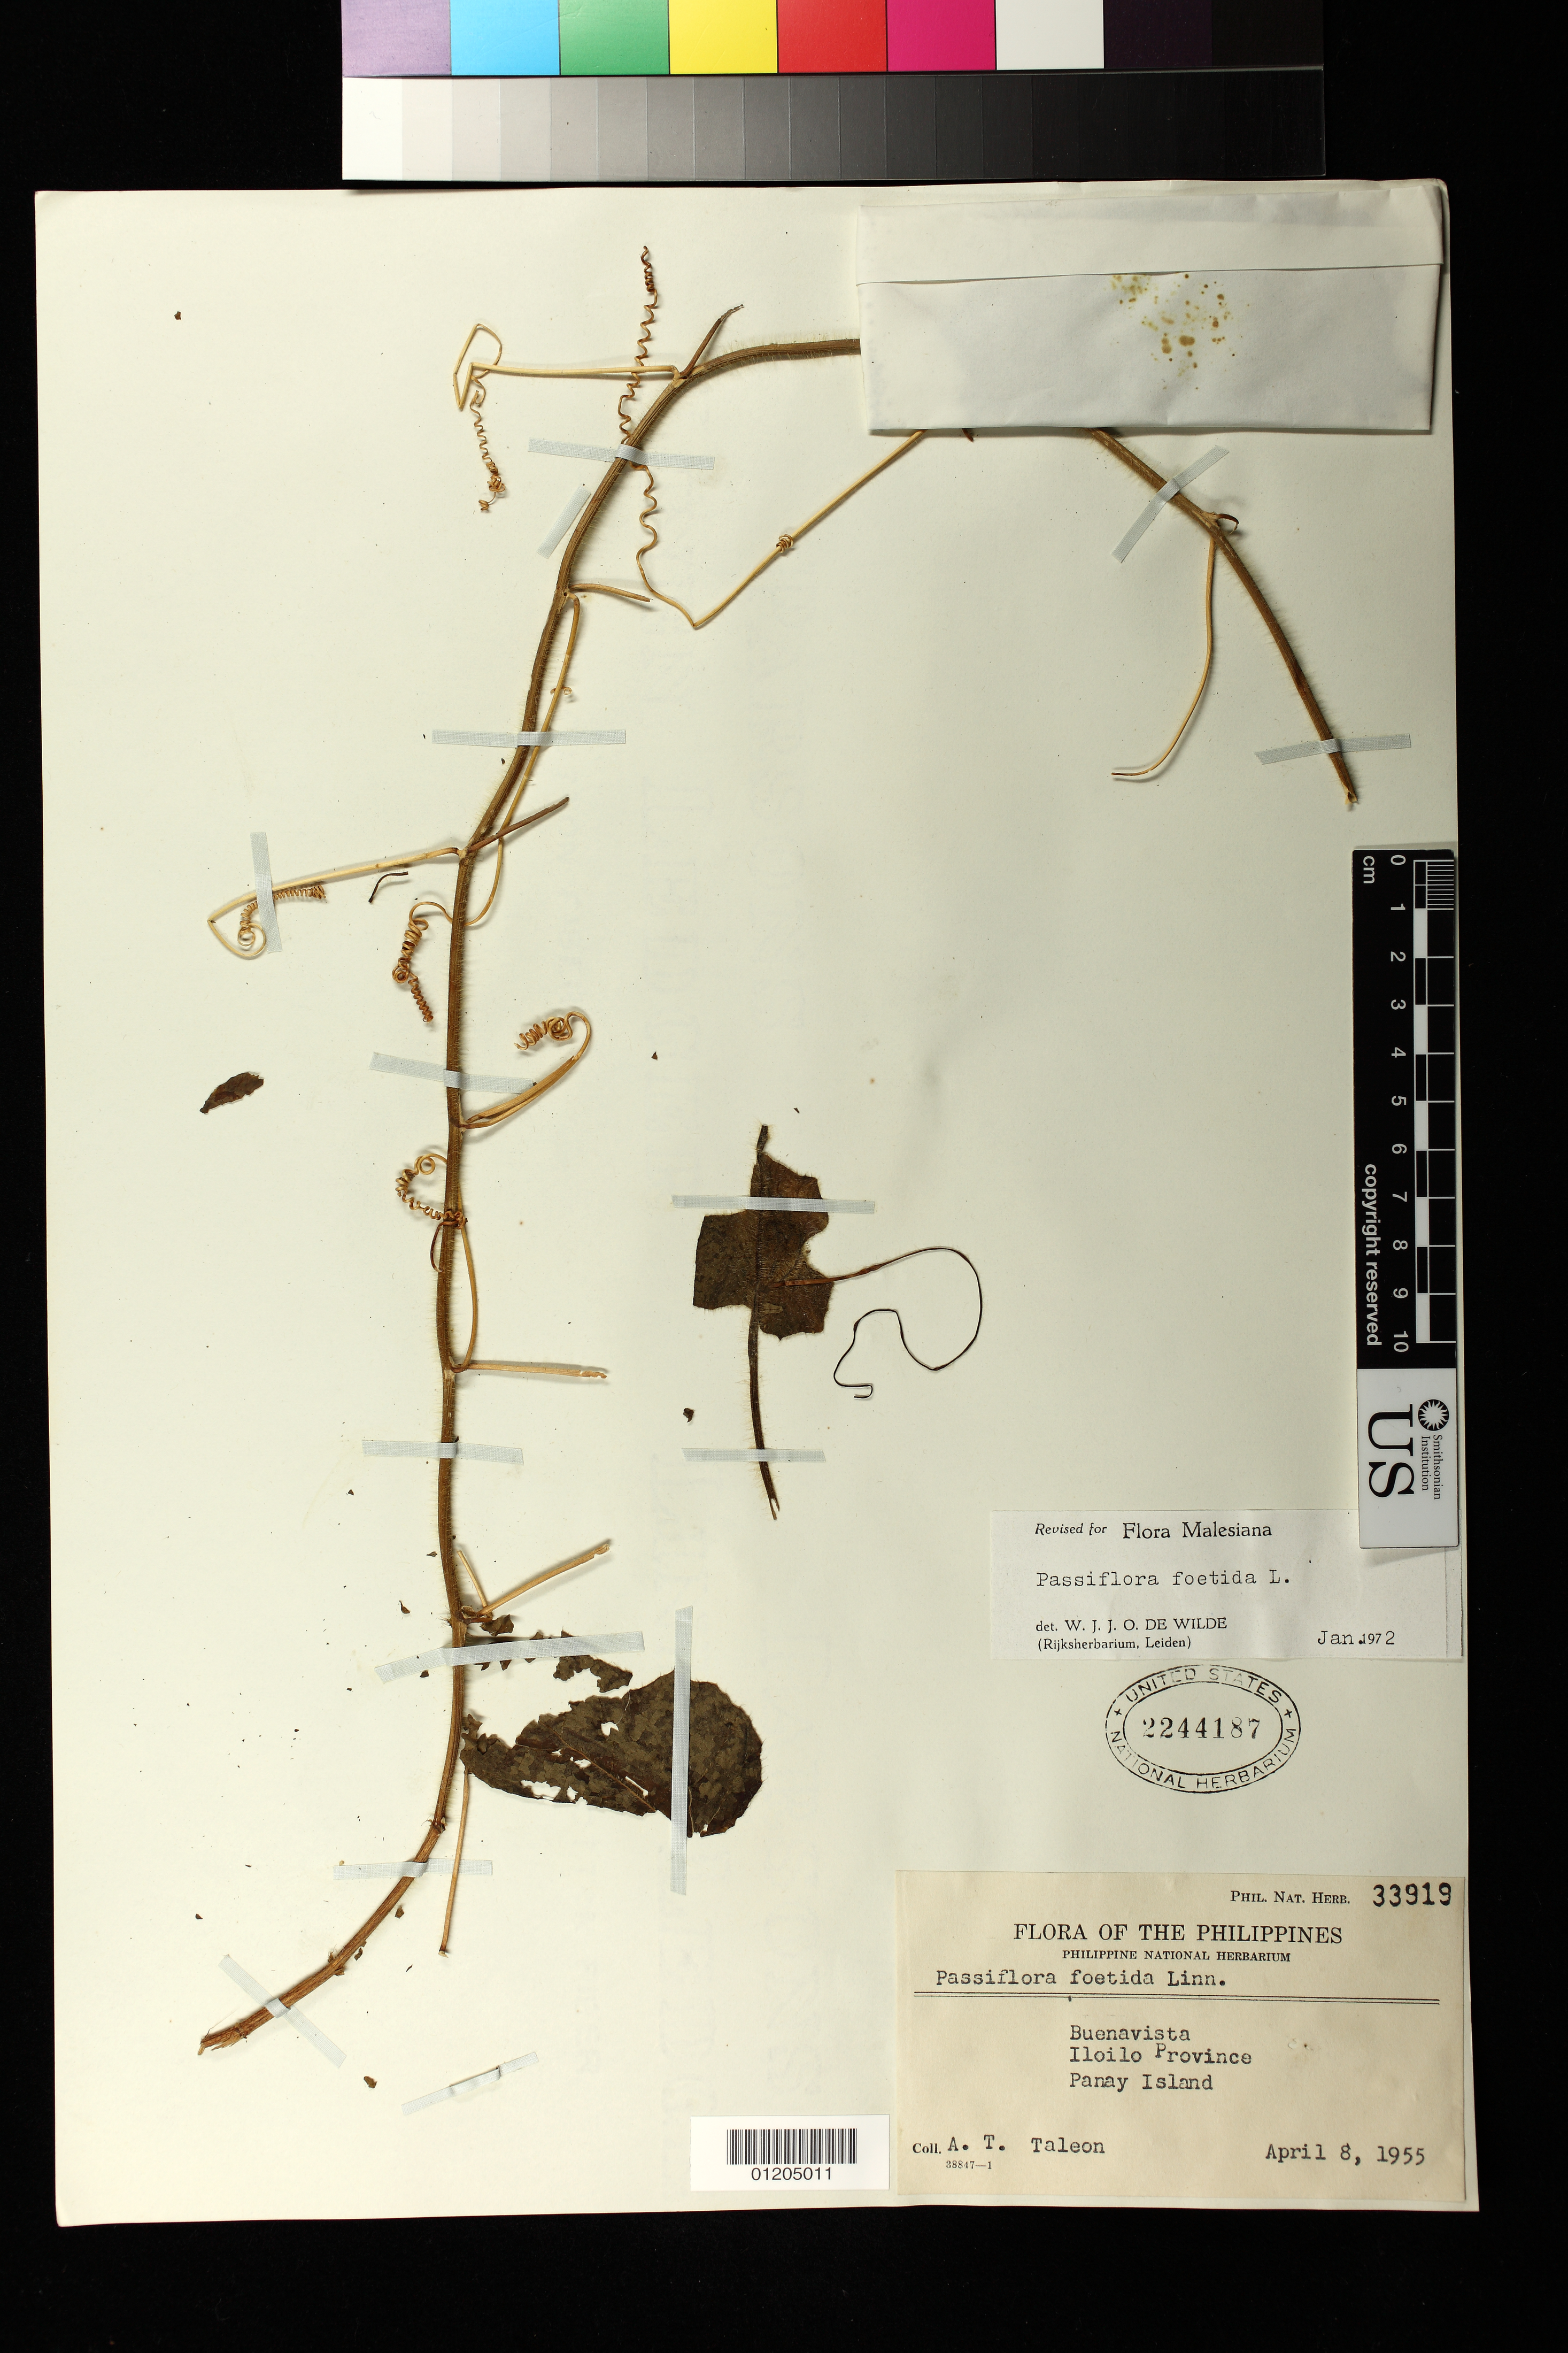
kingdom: Plantae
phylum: Tracheophyta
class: Magnoliopsida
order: Malpighiales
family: Passifloraceae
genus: Passiflora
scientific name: Passiflora foetida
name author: L.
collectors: A. Taleon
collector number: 38847-1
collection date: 1955-04-08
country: Philippines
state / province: Western Visayas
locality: Buenavista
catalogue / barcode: US 2244187